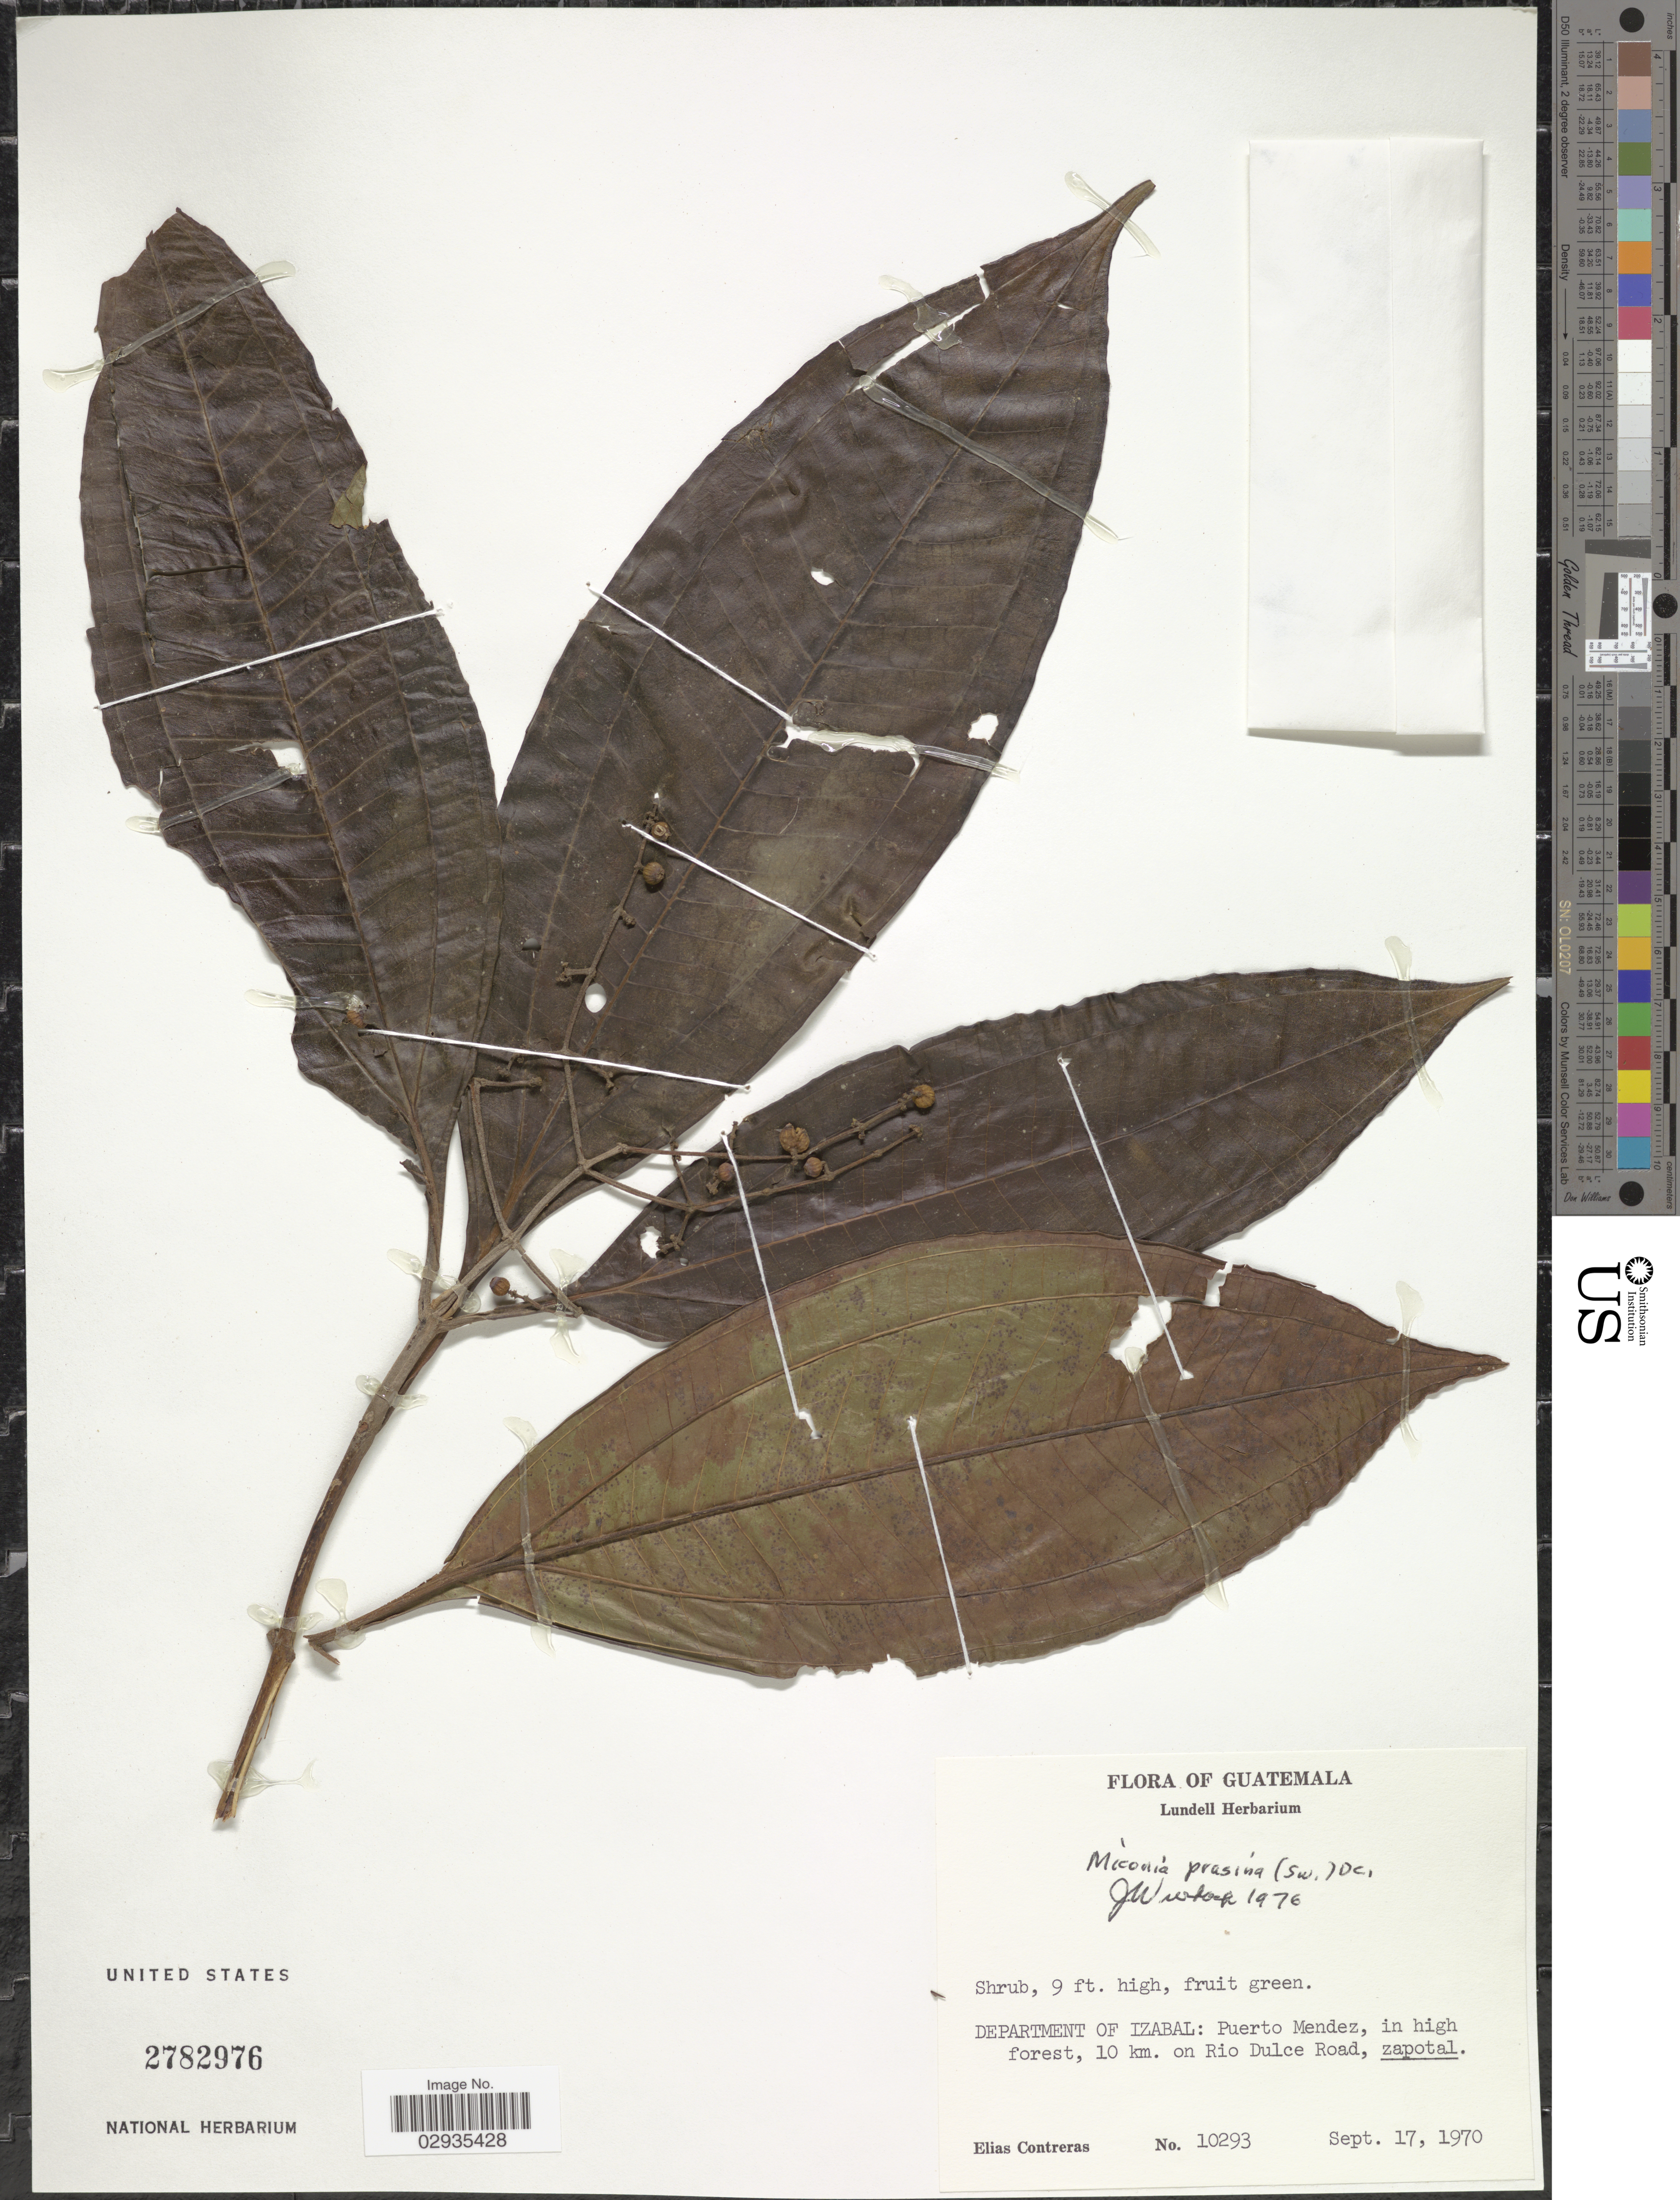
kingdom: Plantae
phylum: Tracheophyta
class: Magnoliopsida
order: Myrtales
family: Melastomataceae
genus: Miconia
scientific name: Miconia prasina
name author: (Sw.) DC.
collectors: E. Contreras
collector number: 10293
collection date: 1970-09-17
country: Guatemala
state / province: Izabal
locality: Department of Izabal, Puerto Mendez, in high forest, 10 km. on Rio Dulce Road, zapotal.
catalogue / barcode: US 2782976